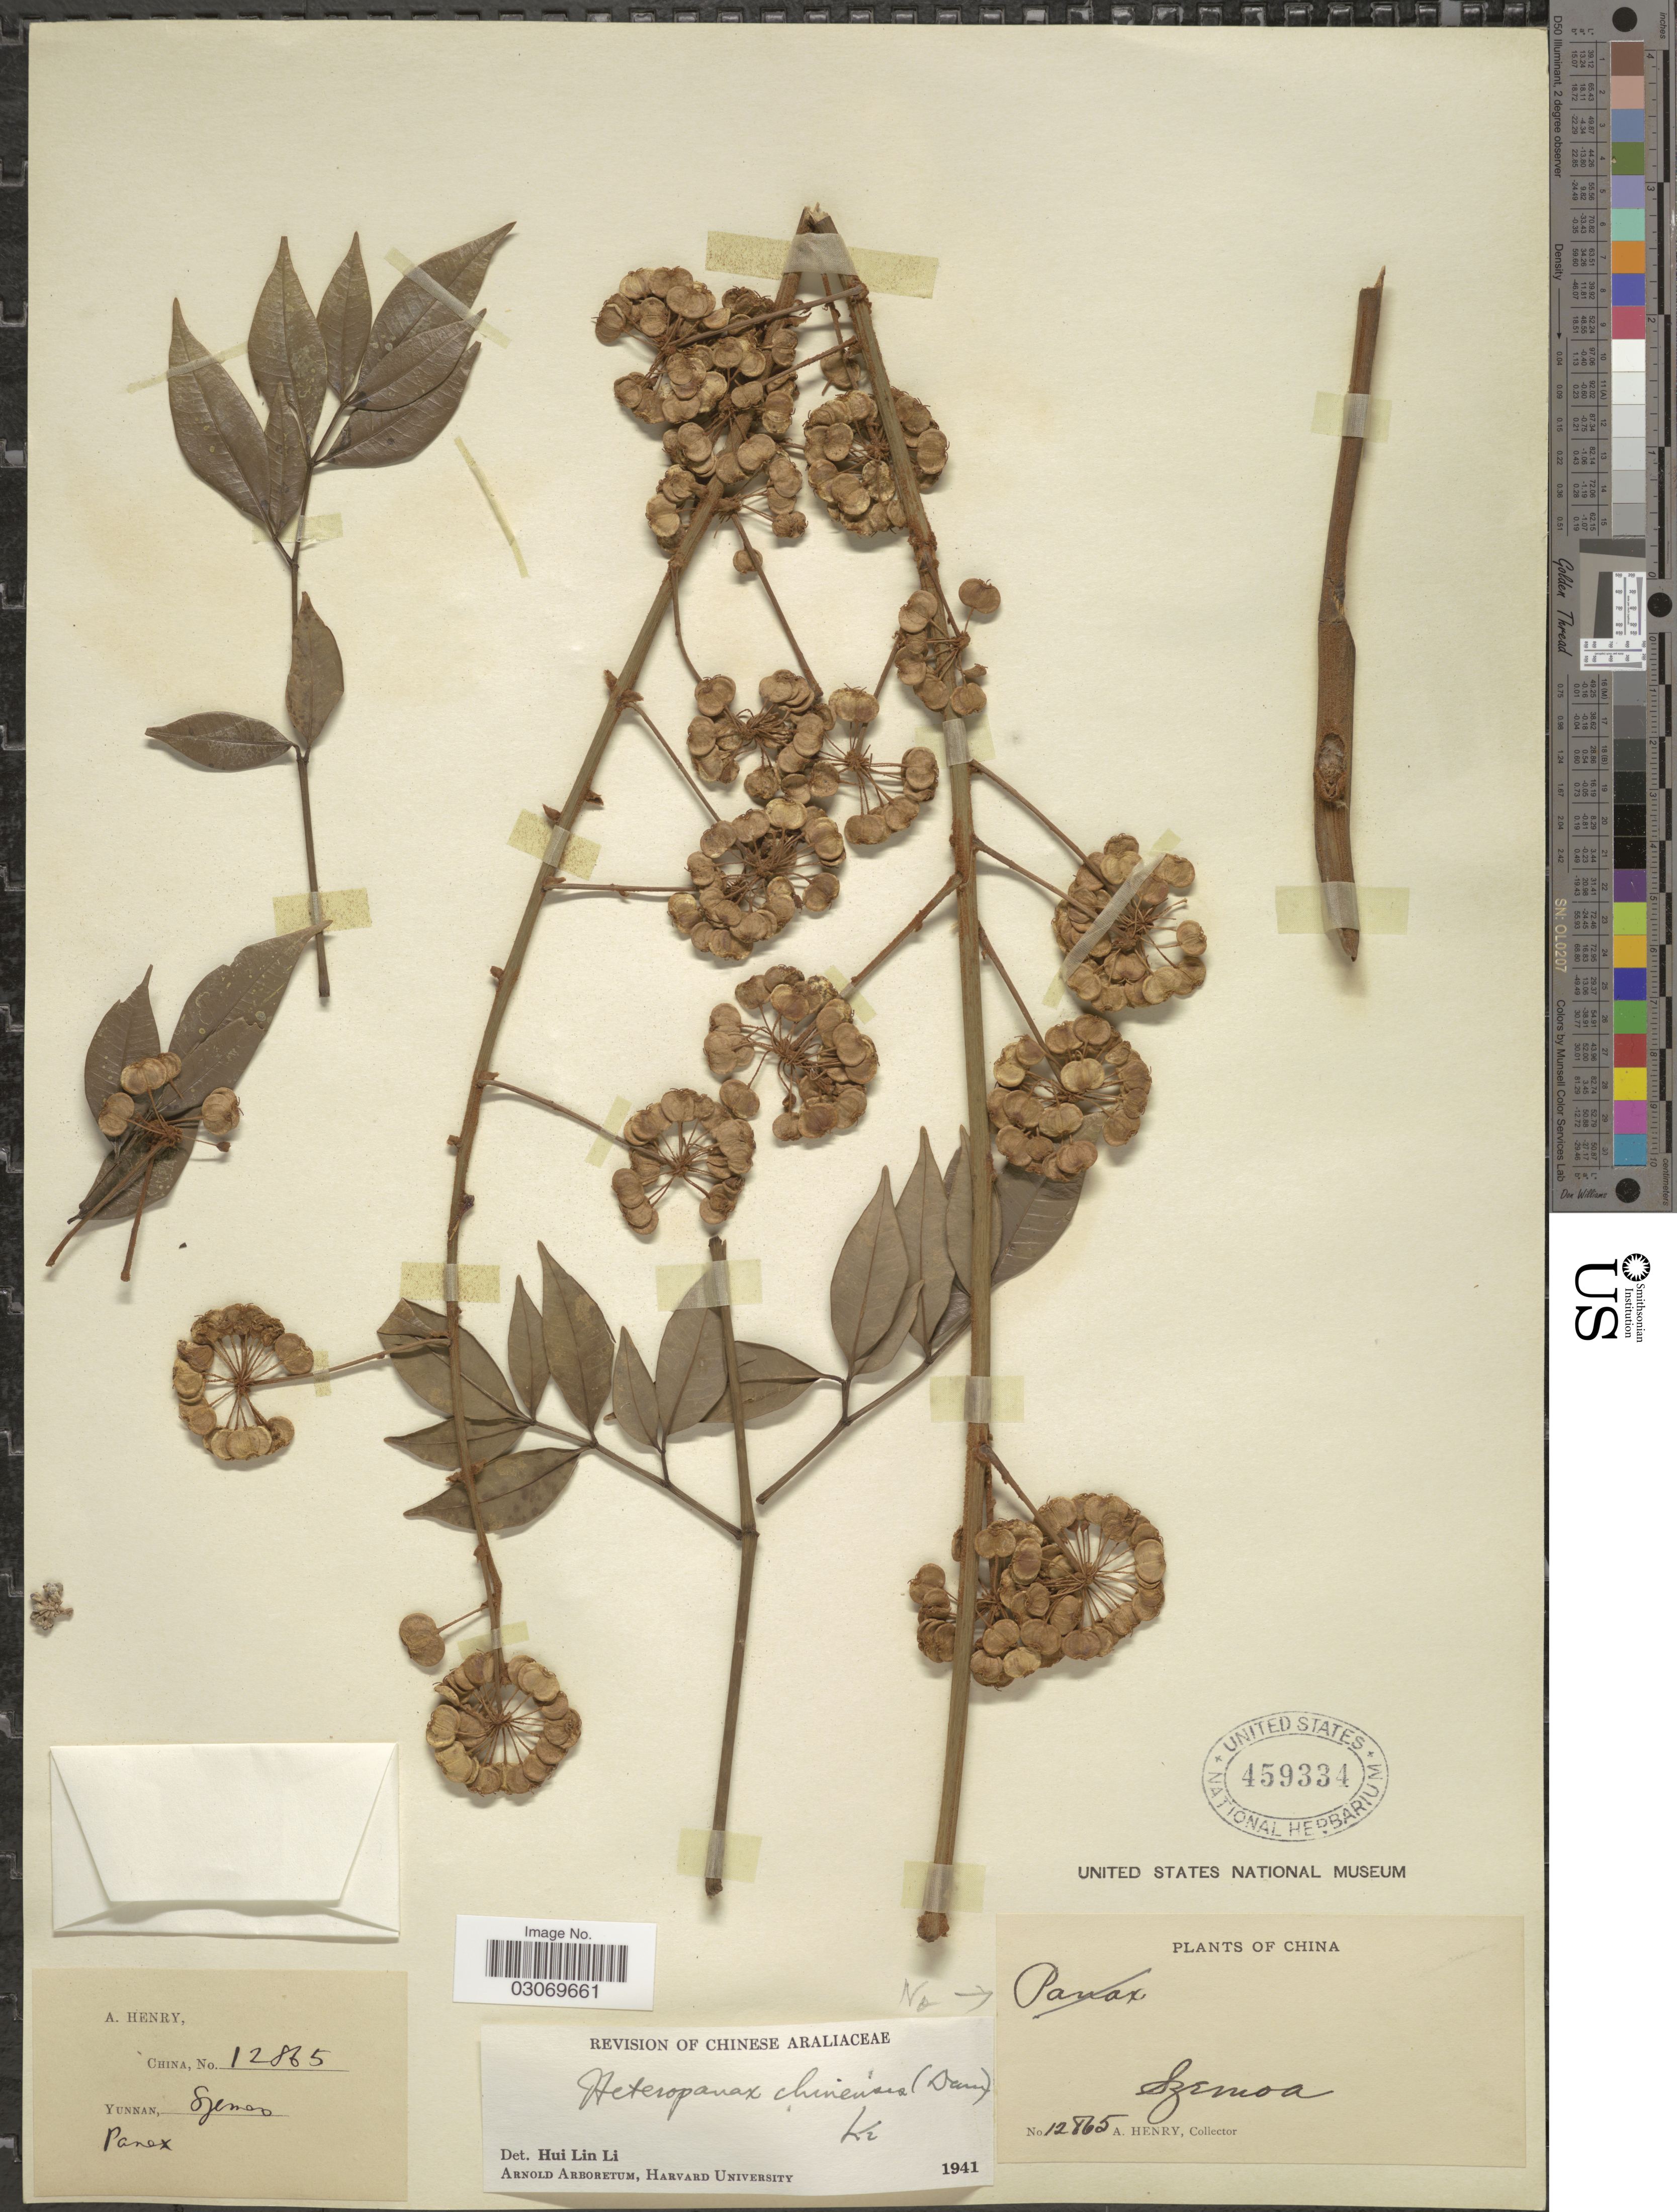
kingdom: Plantae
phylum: Tracheophyta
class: Magnoliopsida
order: Apiales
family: Araliaceae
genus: Heteropanax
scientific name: Heteropanax chinensis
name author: (Dunn) H.L. Li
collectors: A. Henry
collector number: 12865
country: China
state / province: Yunnan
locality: Szemoa.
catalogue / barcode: US 459334